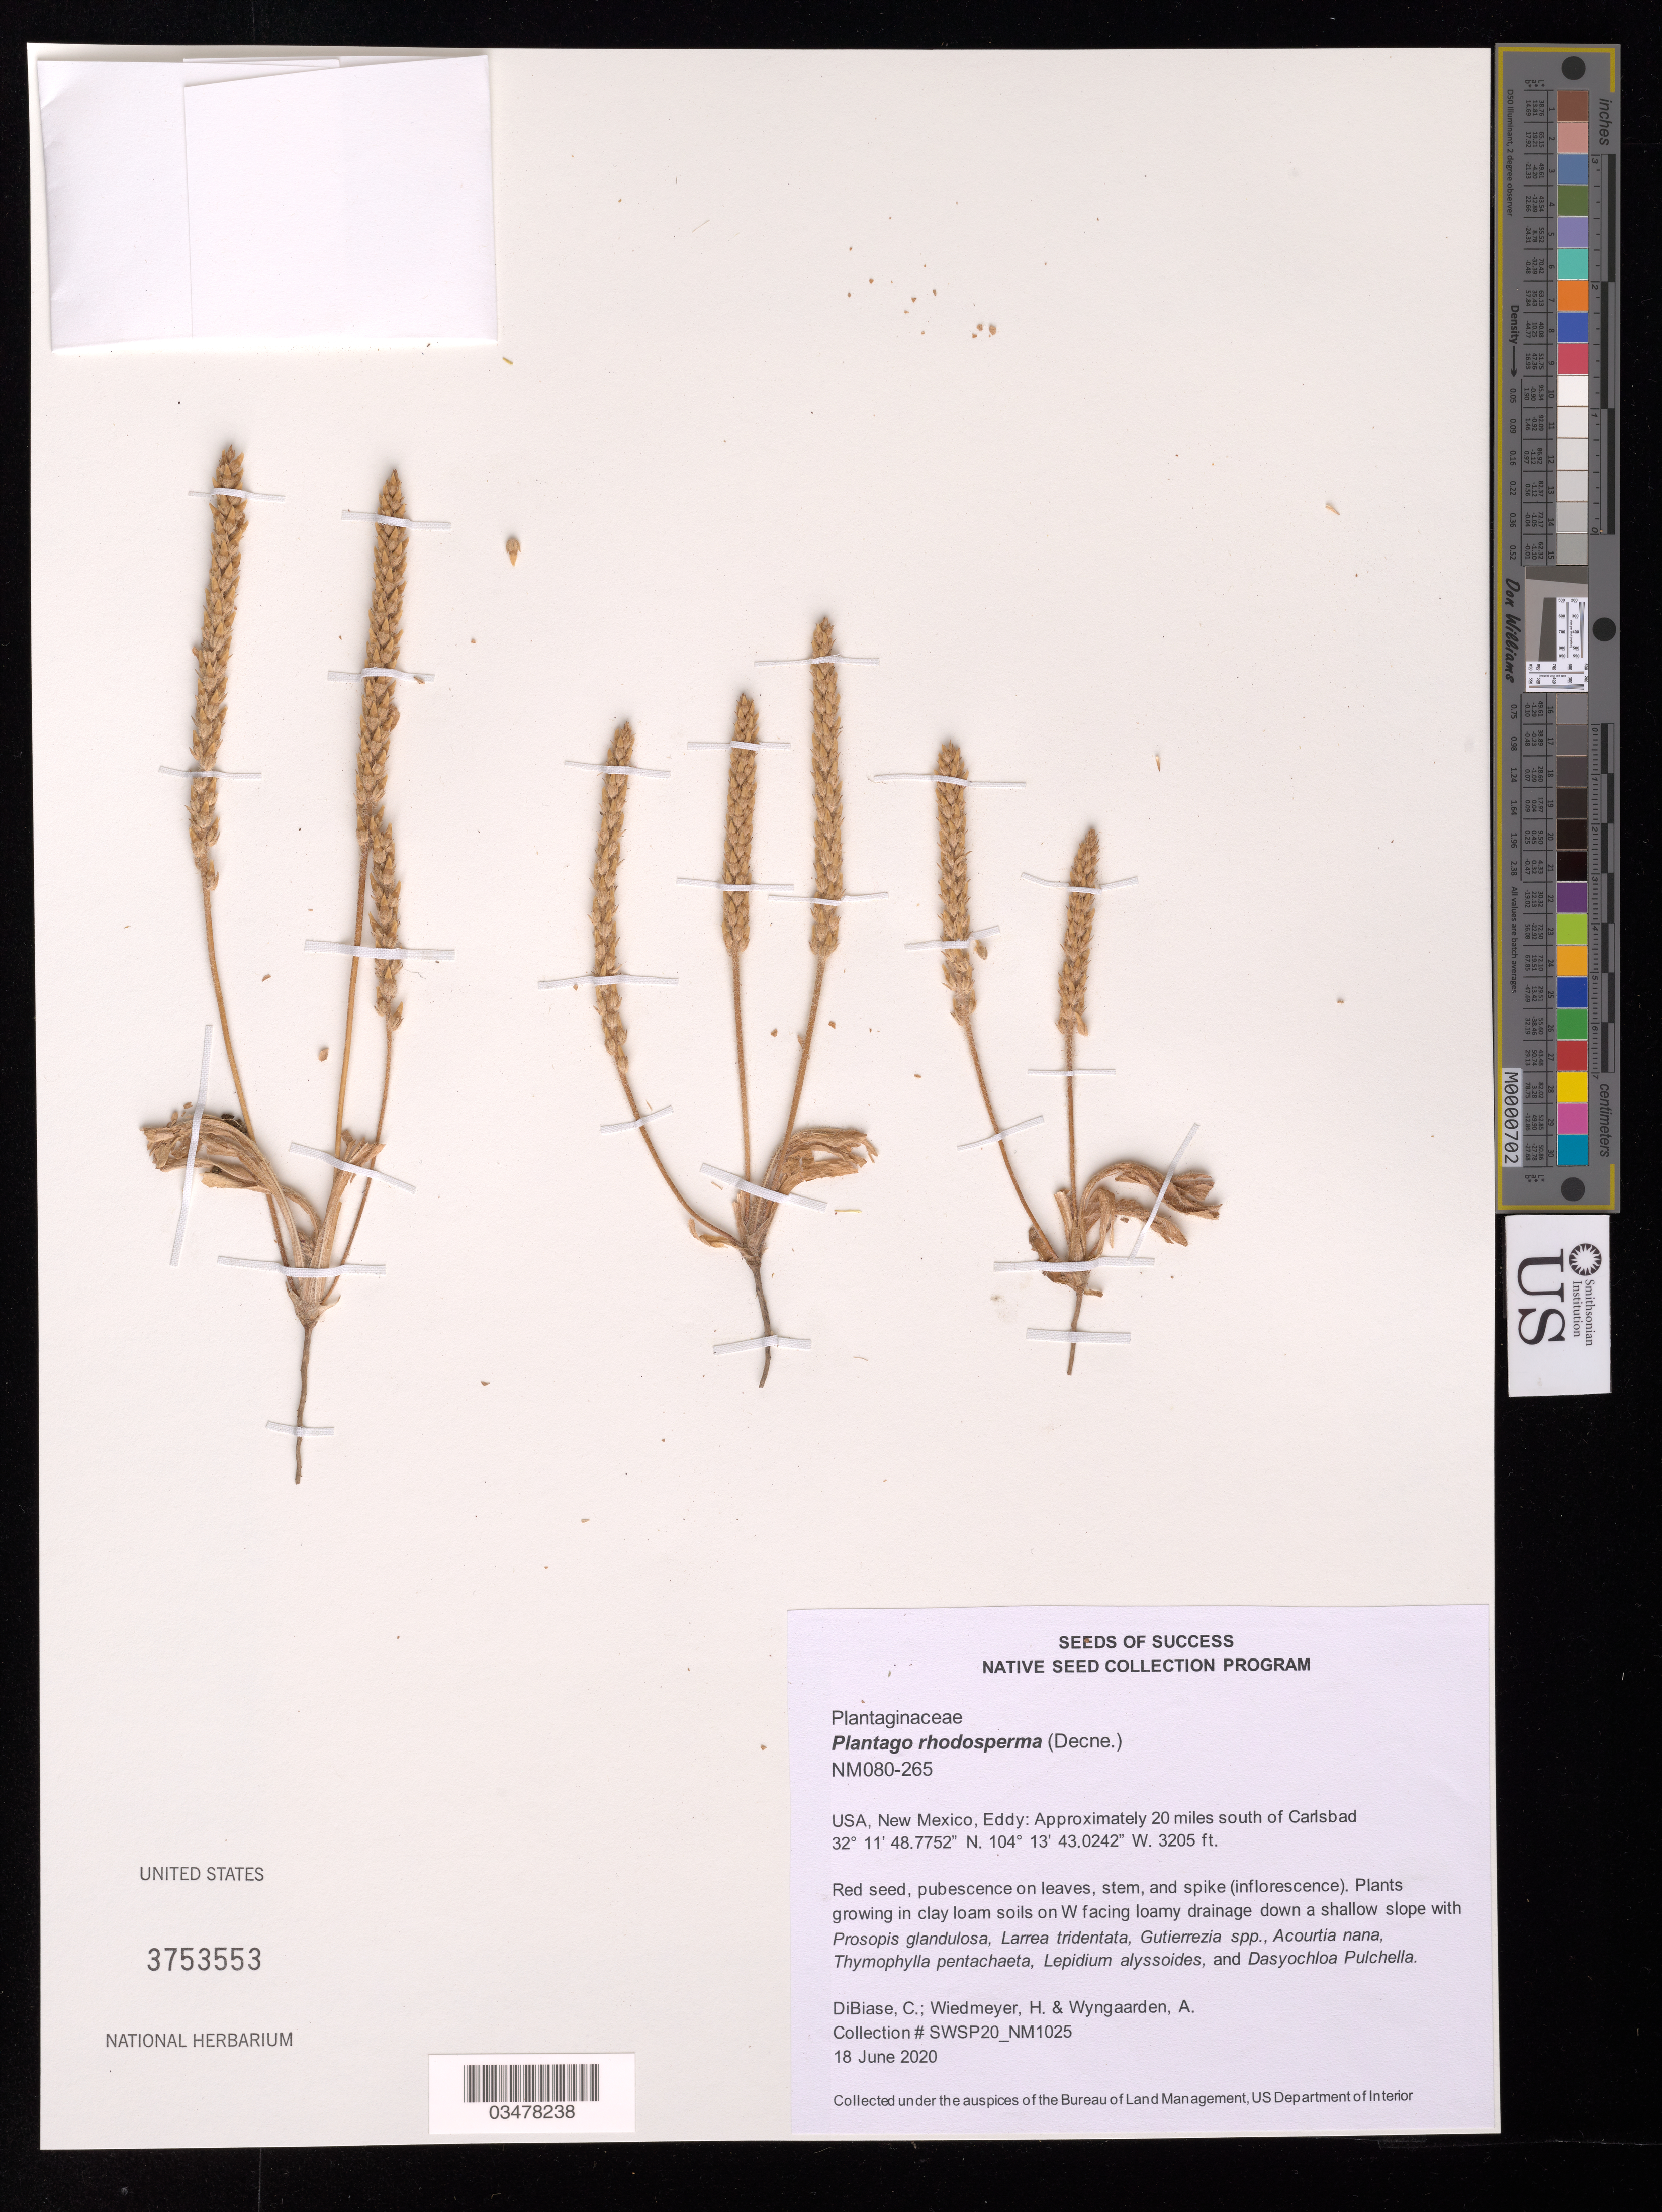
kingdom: Plantae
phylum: Tracheophyta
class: Magnoliopsida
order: Lamiales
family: Plantaginaceae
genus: Plantago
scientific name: Plantago rhodosperma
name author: Decne.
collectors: C. DiBiase, H. Wiedmeyer & A. Wyngaarden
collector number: NM080-265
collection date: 2020-06-18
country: United States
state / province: New Mexico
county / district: Eddy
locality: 20 mi. S of Carlsbad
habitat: Clay loam soils, loamy drainage. With Prosopis glandulosa, Larrea tridentata, Acourtia nana, etc.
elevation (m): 991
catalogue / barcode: US 3753553